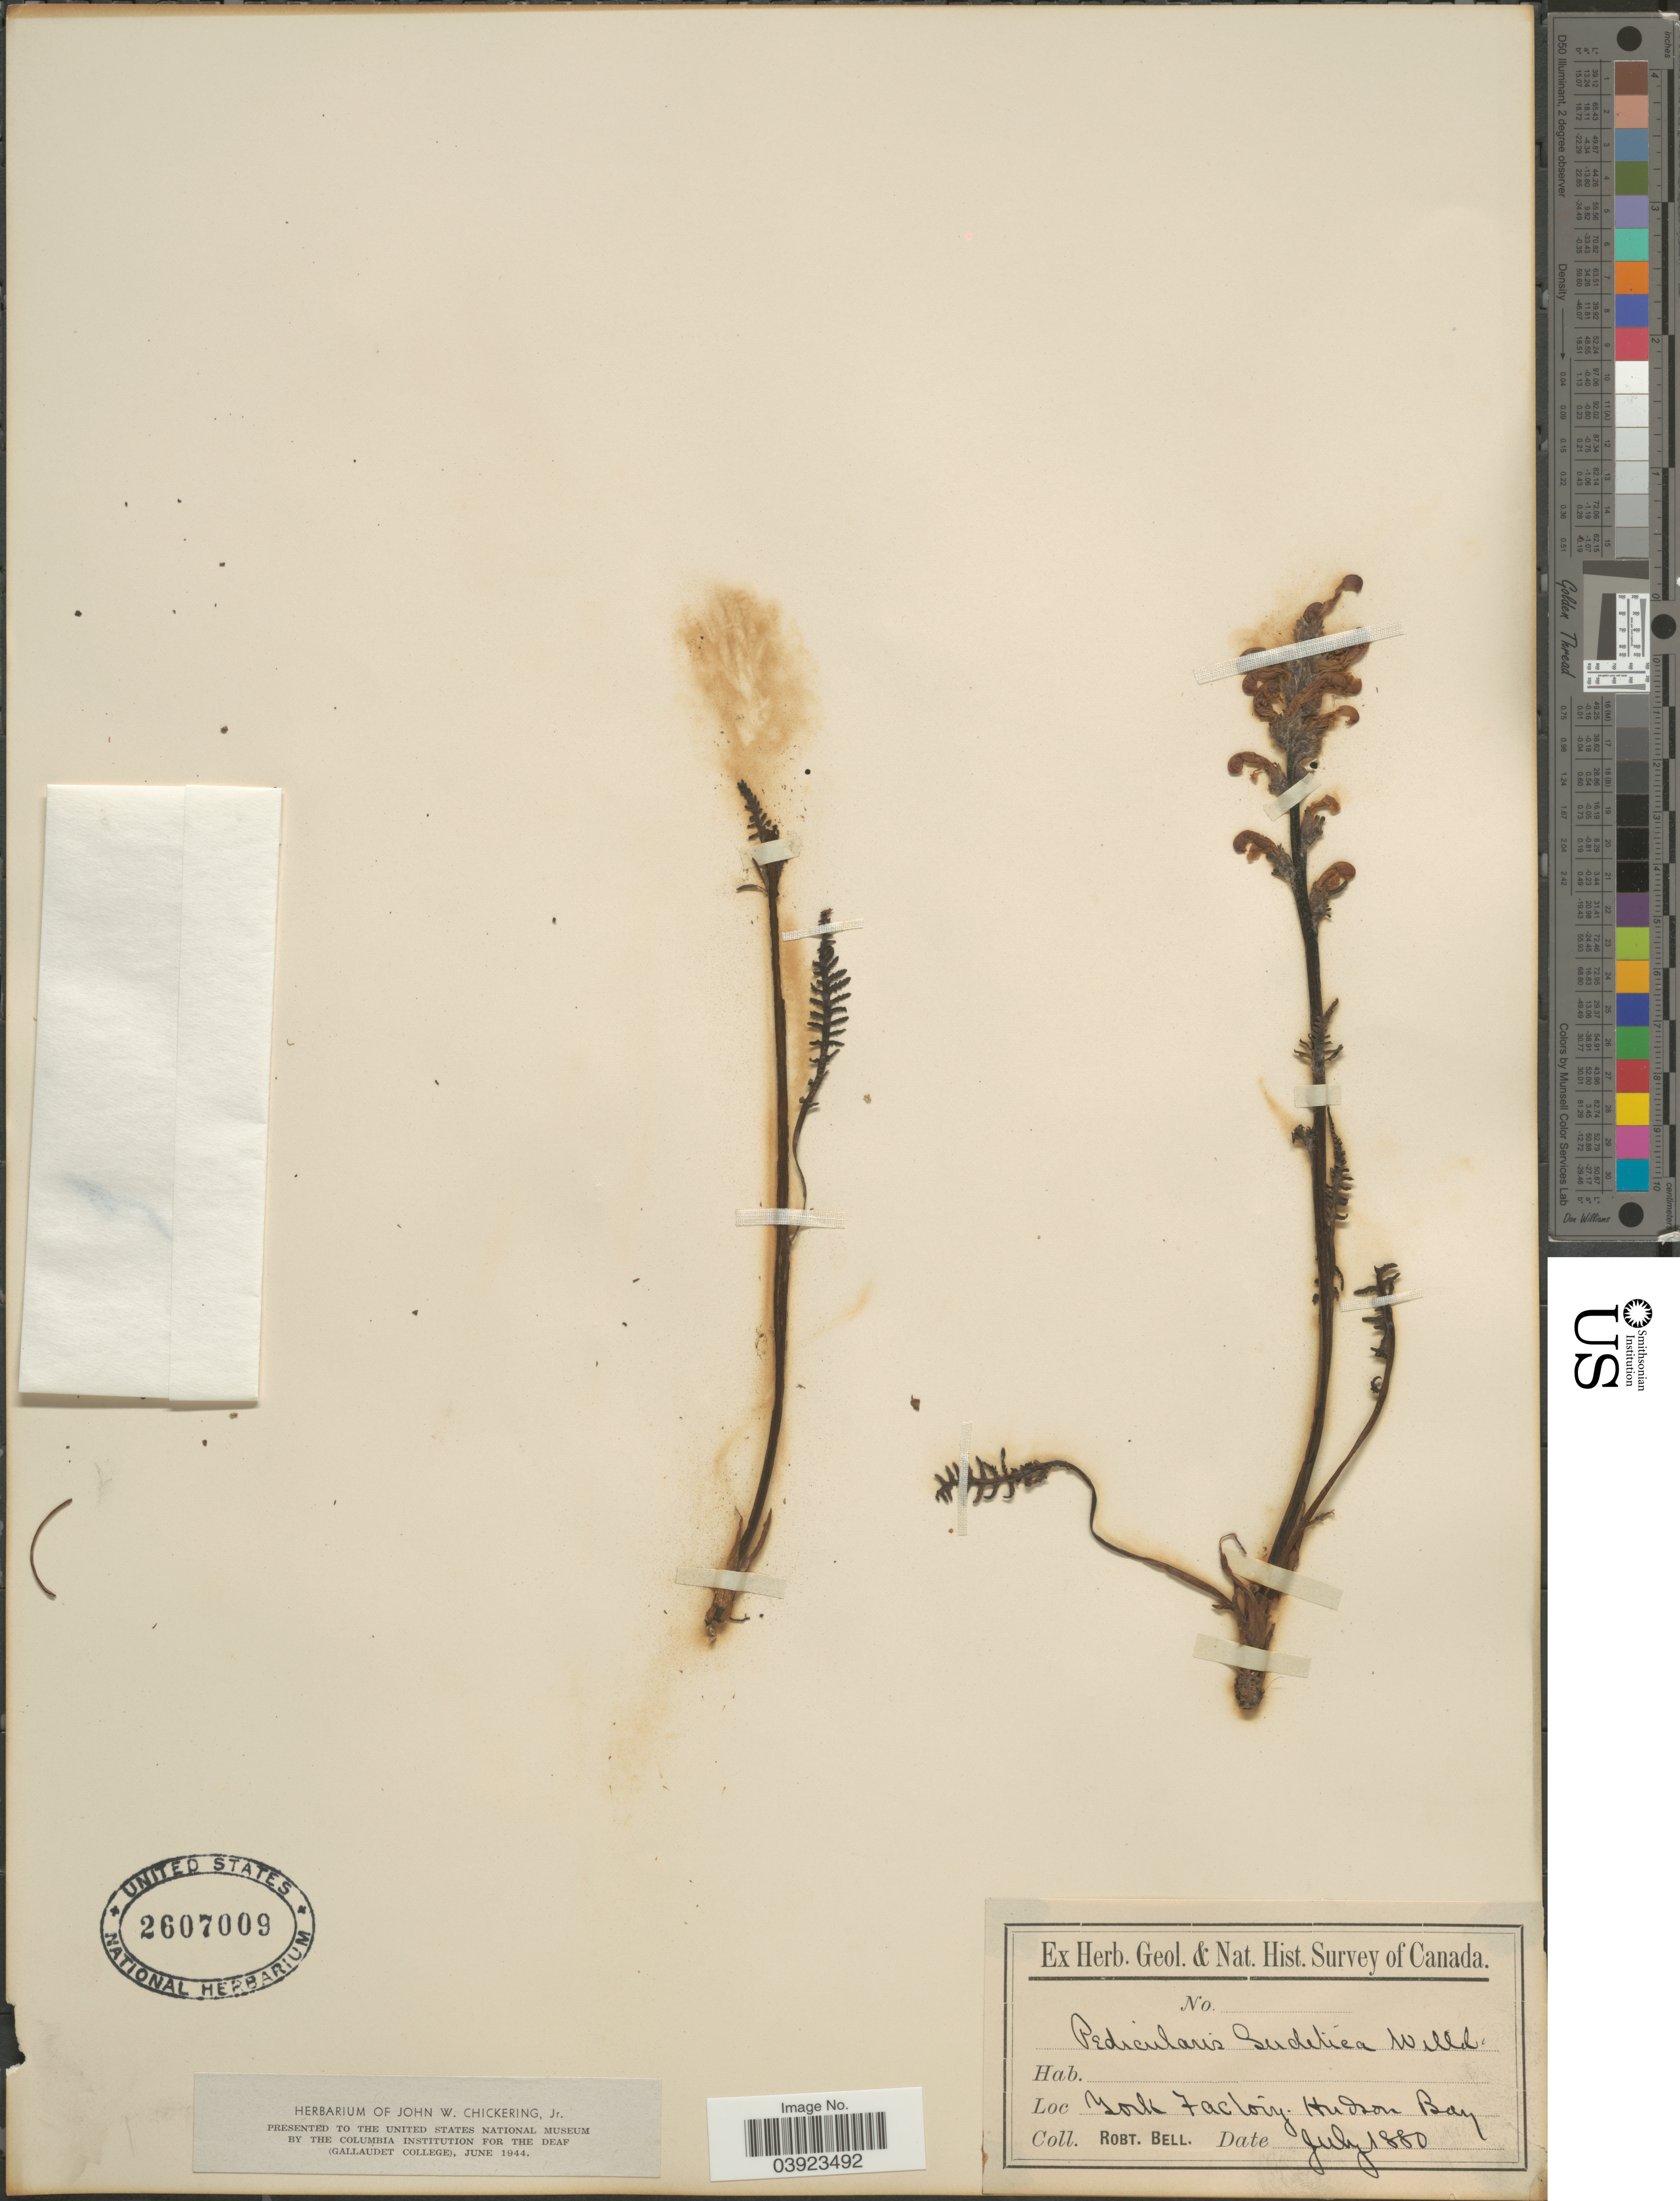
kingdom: Plantae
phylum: Tracheophyta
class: Magnoliopsida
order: Lamiales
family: Orobanchaceae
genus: Pedicularis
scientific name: Pedicularis sudetica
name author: Willd.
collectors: R. Bell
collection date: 1880-07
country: Canada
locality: York Factory. Hudson Bay.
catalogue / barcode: US 2607009